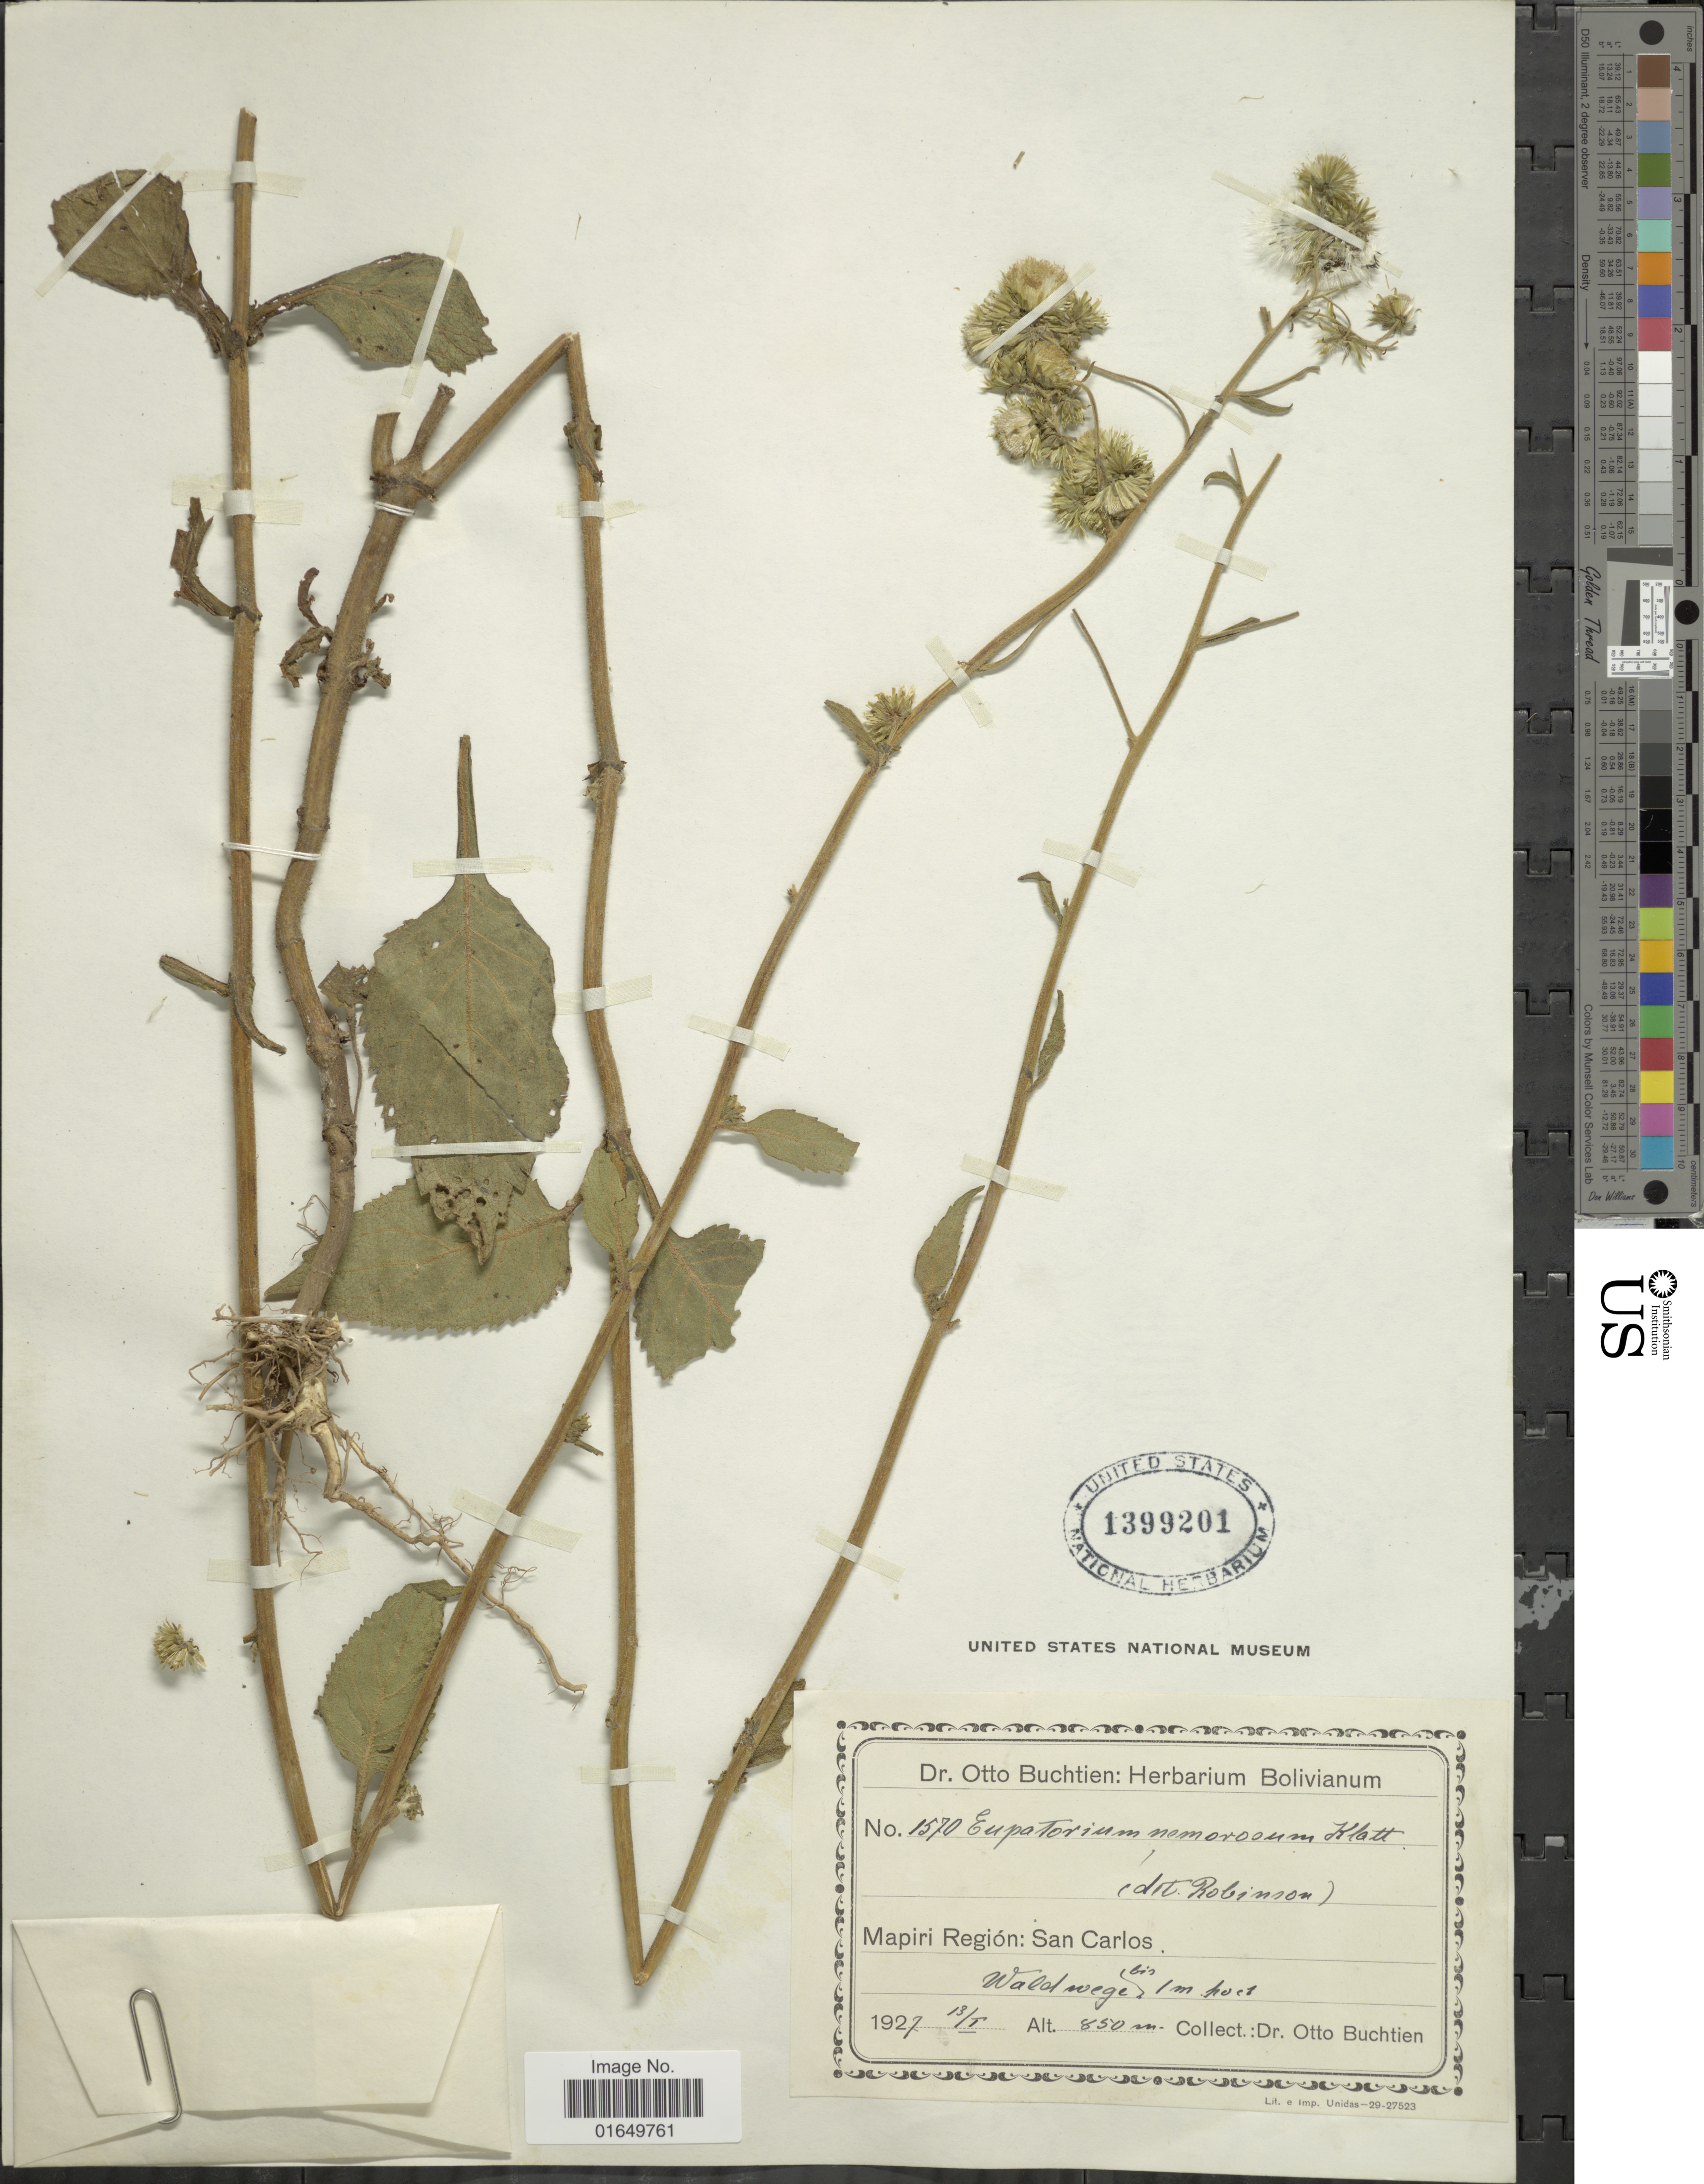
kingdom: Plantae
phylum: Tracheophyta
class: Magnoliopsida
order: Asterales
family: Asteraceae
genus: Polyanthina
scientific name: Polyanthina nemorosa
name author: (Klatt) R.M. King & H. Rob.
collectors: O. Buchtien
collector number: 1570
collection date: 1927-01-13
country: Bolivia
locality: Mapiri Región: San Carlos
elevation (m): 850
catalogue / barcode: US 1399201